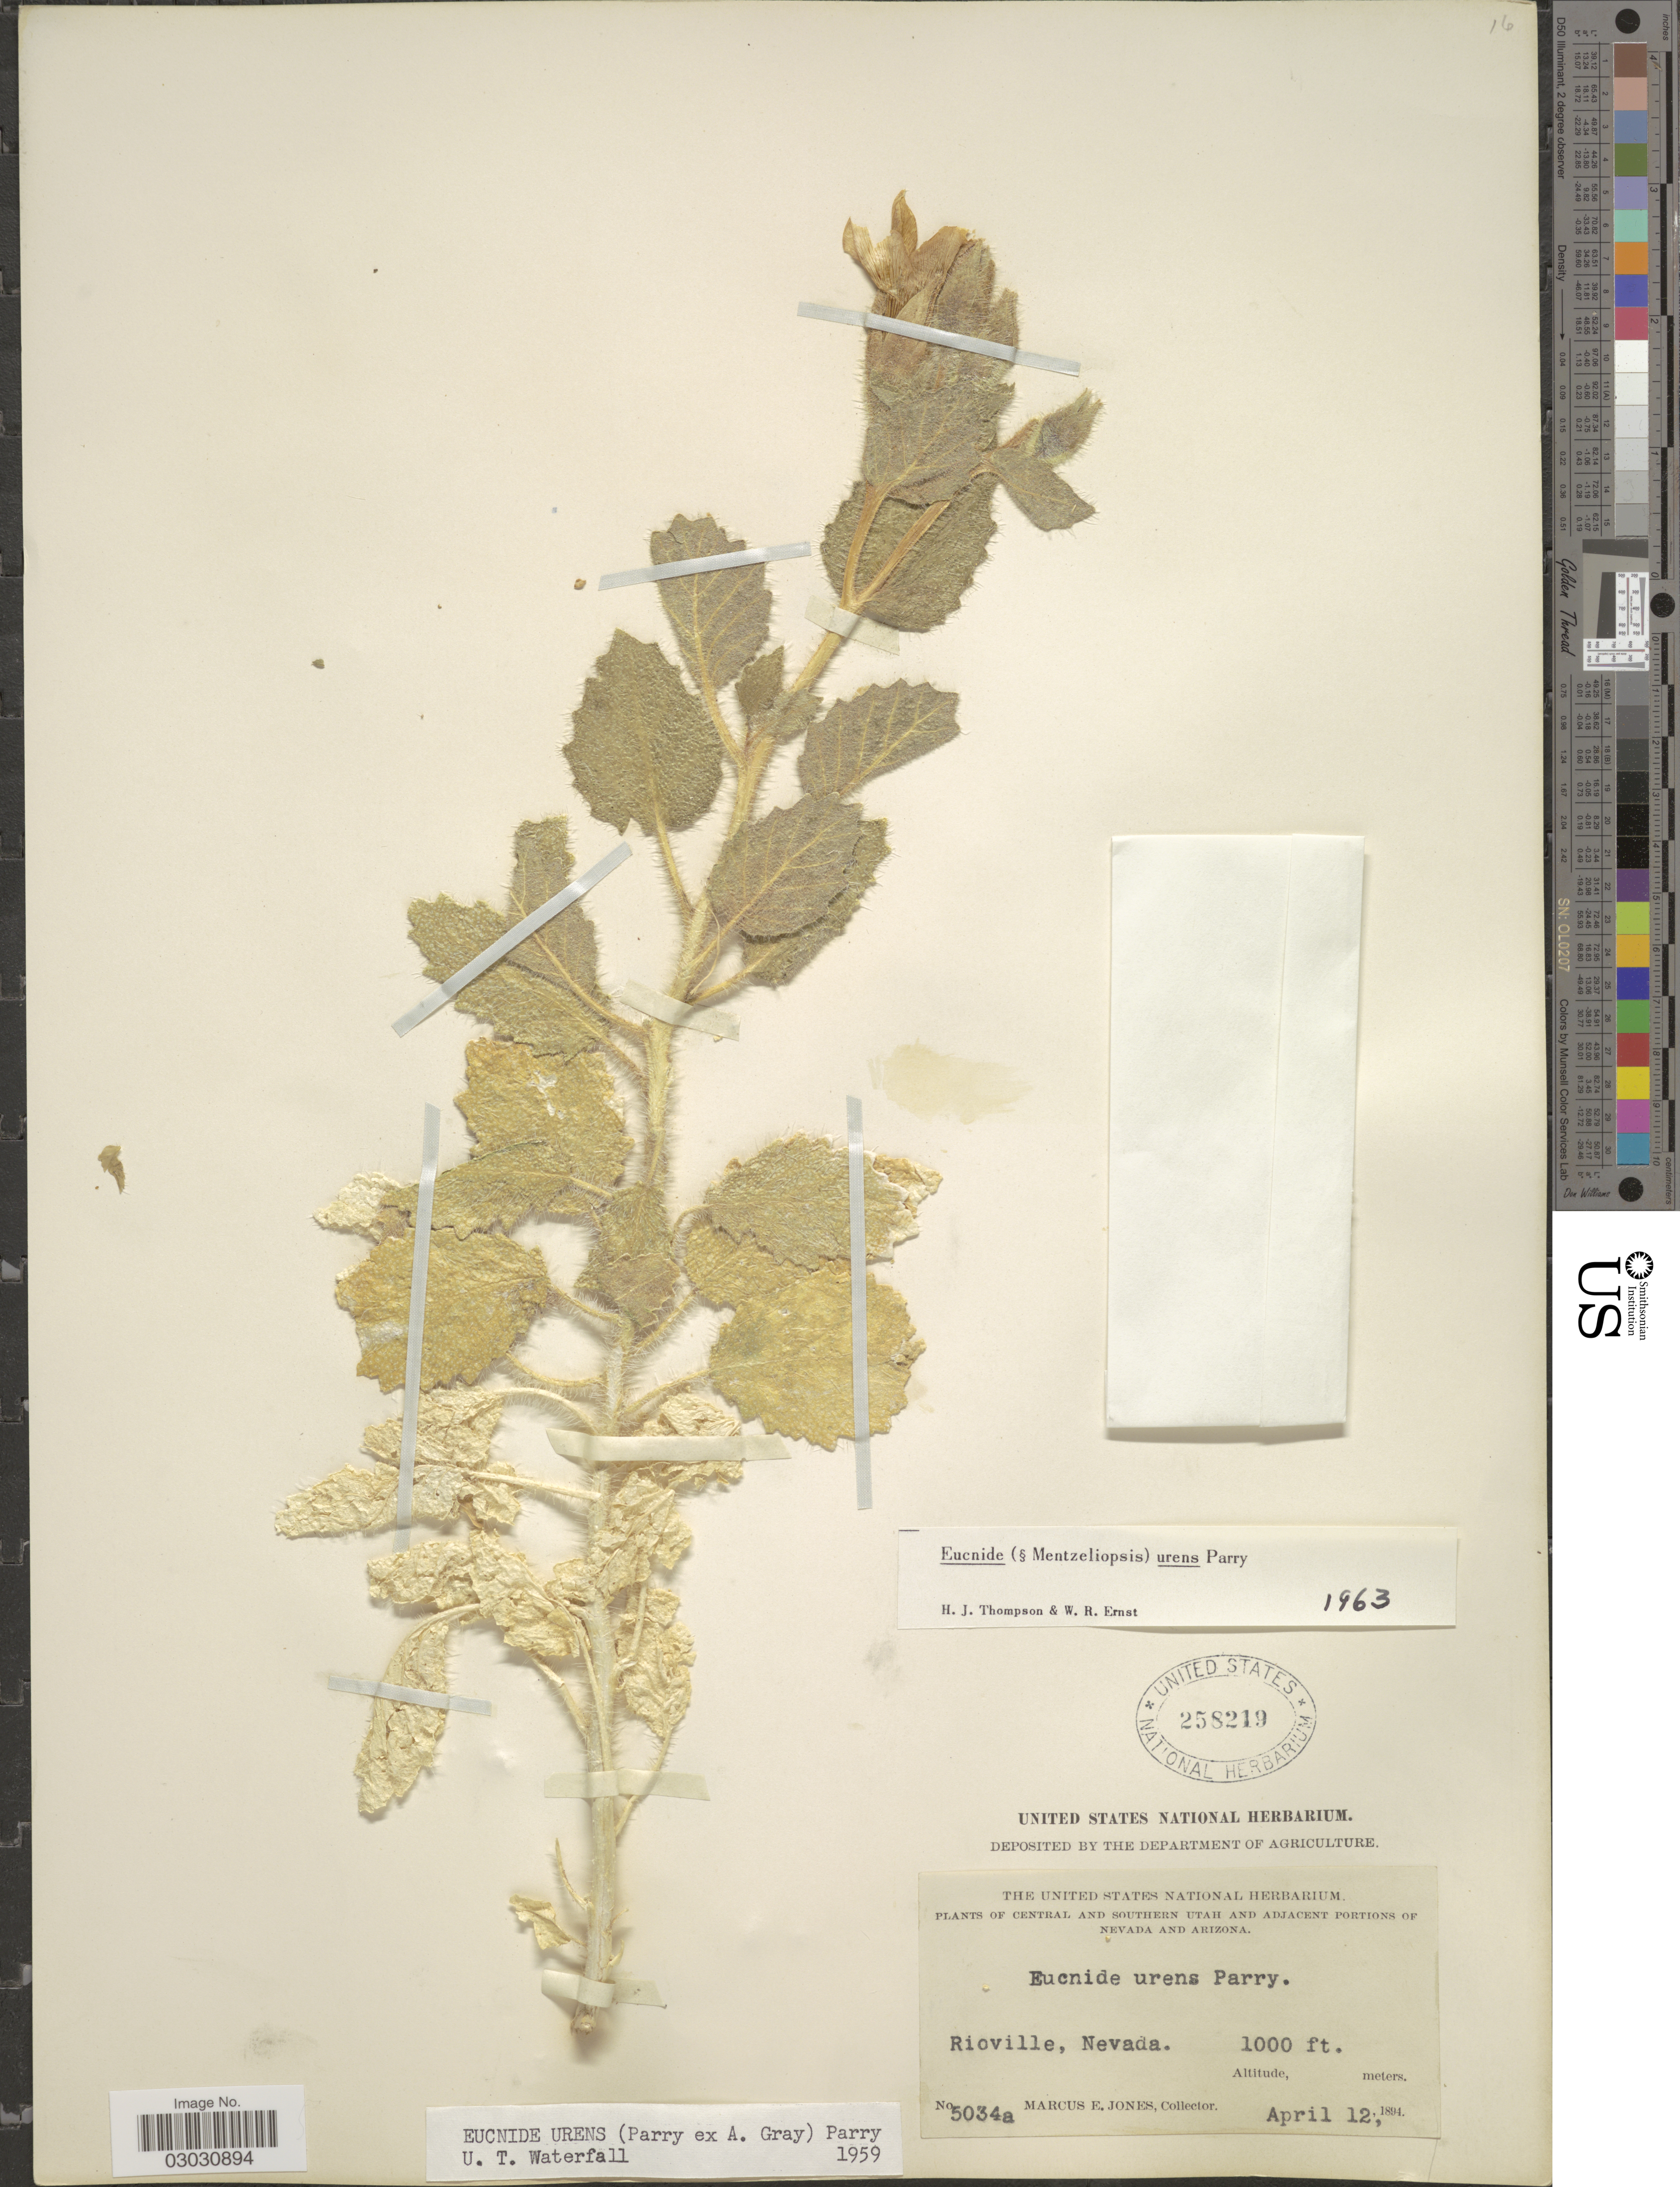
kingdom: Plantae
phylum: Tracheophyta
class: Magnoliopsida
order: Cornales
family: Loasaceae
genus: Eucnide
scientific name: Eucnide urens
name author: Parry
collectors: M. E. Jones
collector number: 5034a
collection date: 1894-04-12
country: United States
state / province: Nevada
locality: Adjacent portions of Nevada. Rioville.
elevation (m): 305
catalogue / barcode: US 258219